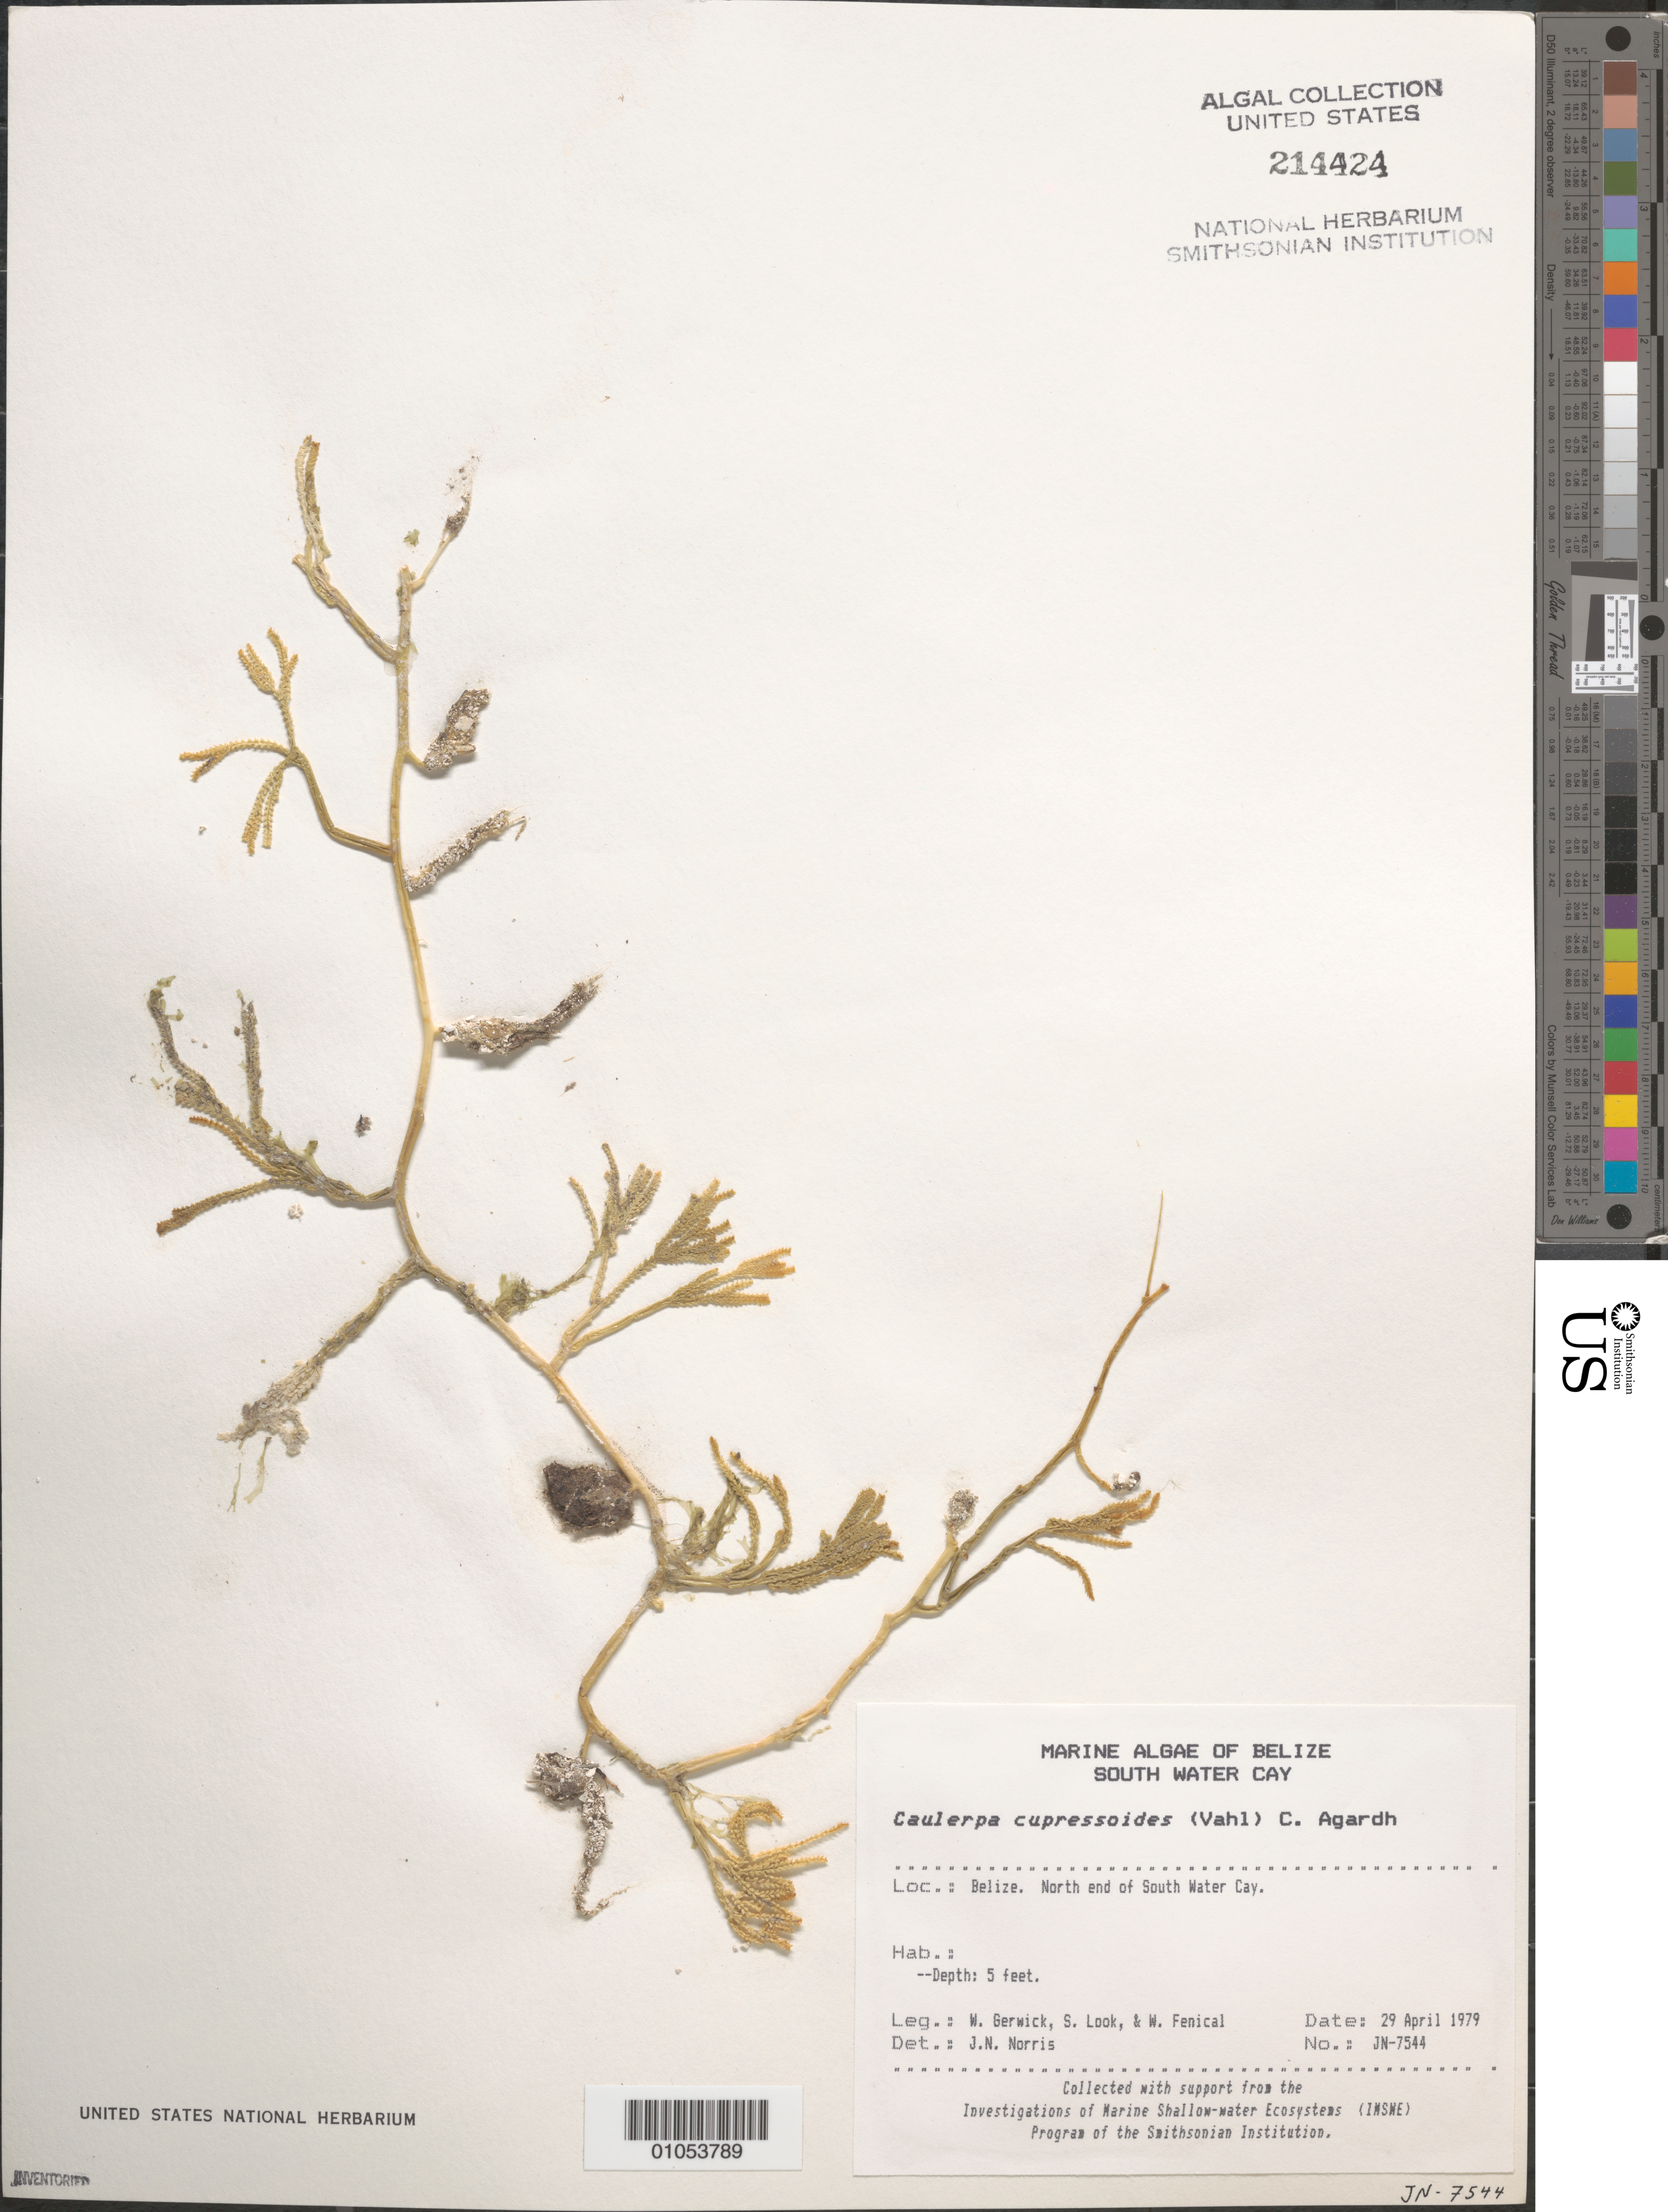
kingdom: Plantae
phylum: Chlorophyta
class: Ulvophyceae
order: Bryopsidales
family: Caulerpaceae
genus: Caulerpa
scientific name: Caulerpa cupressoides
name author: (Vahl) C. Agardh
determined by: Norris, James N.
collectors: W. Gerwick, S. Look & W. Fenical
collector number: JN-7544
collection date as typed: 29 Apr 1979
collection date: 1979-04-29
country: Belize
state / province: Stann Creek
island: South Water Cay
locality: North end of South Water Cay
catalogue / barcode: US 214424